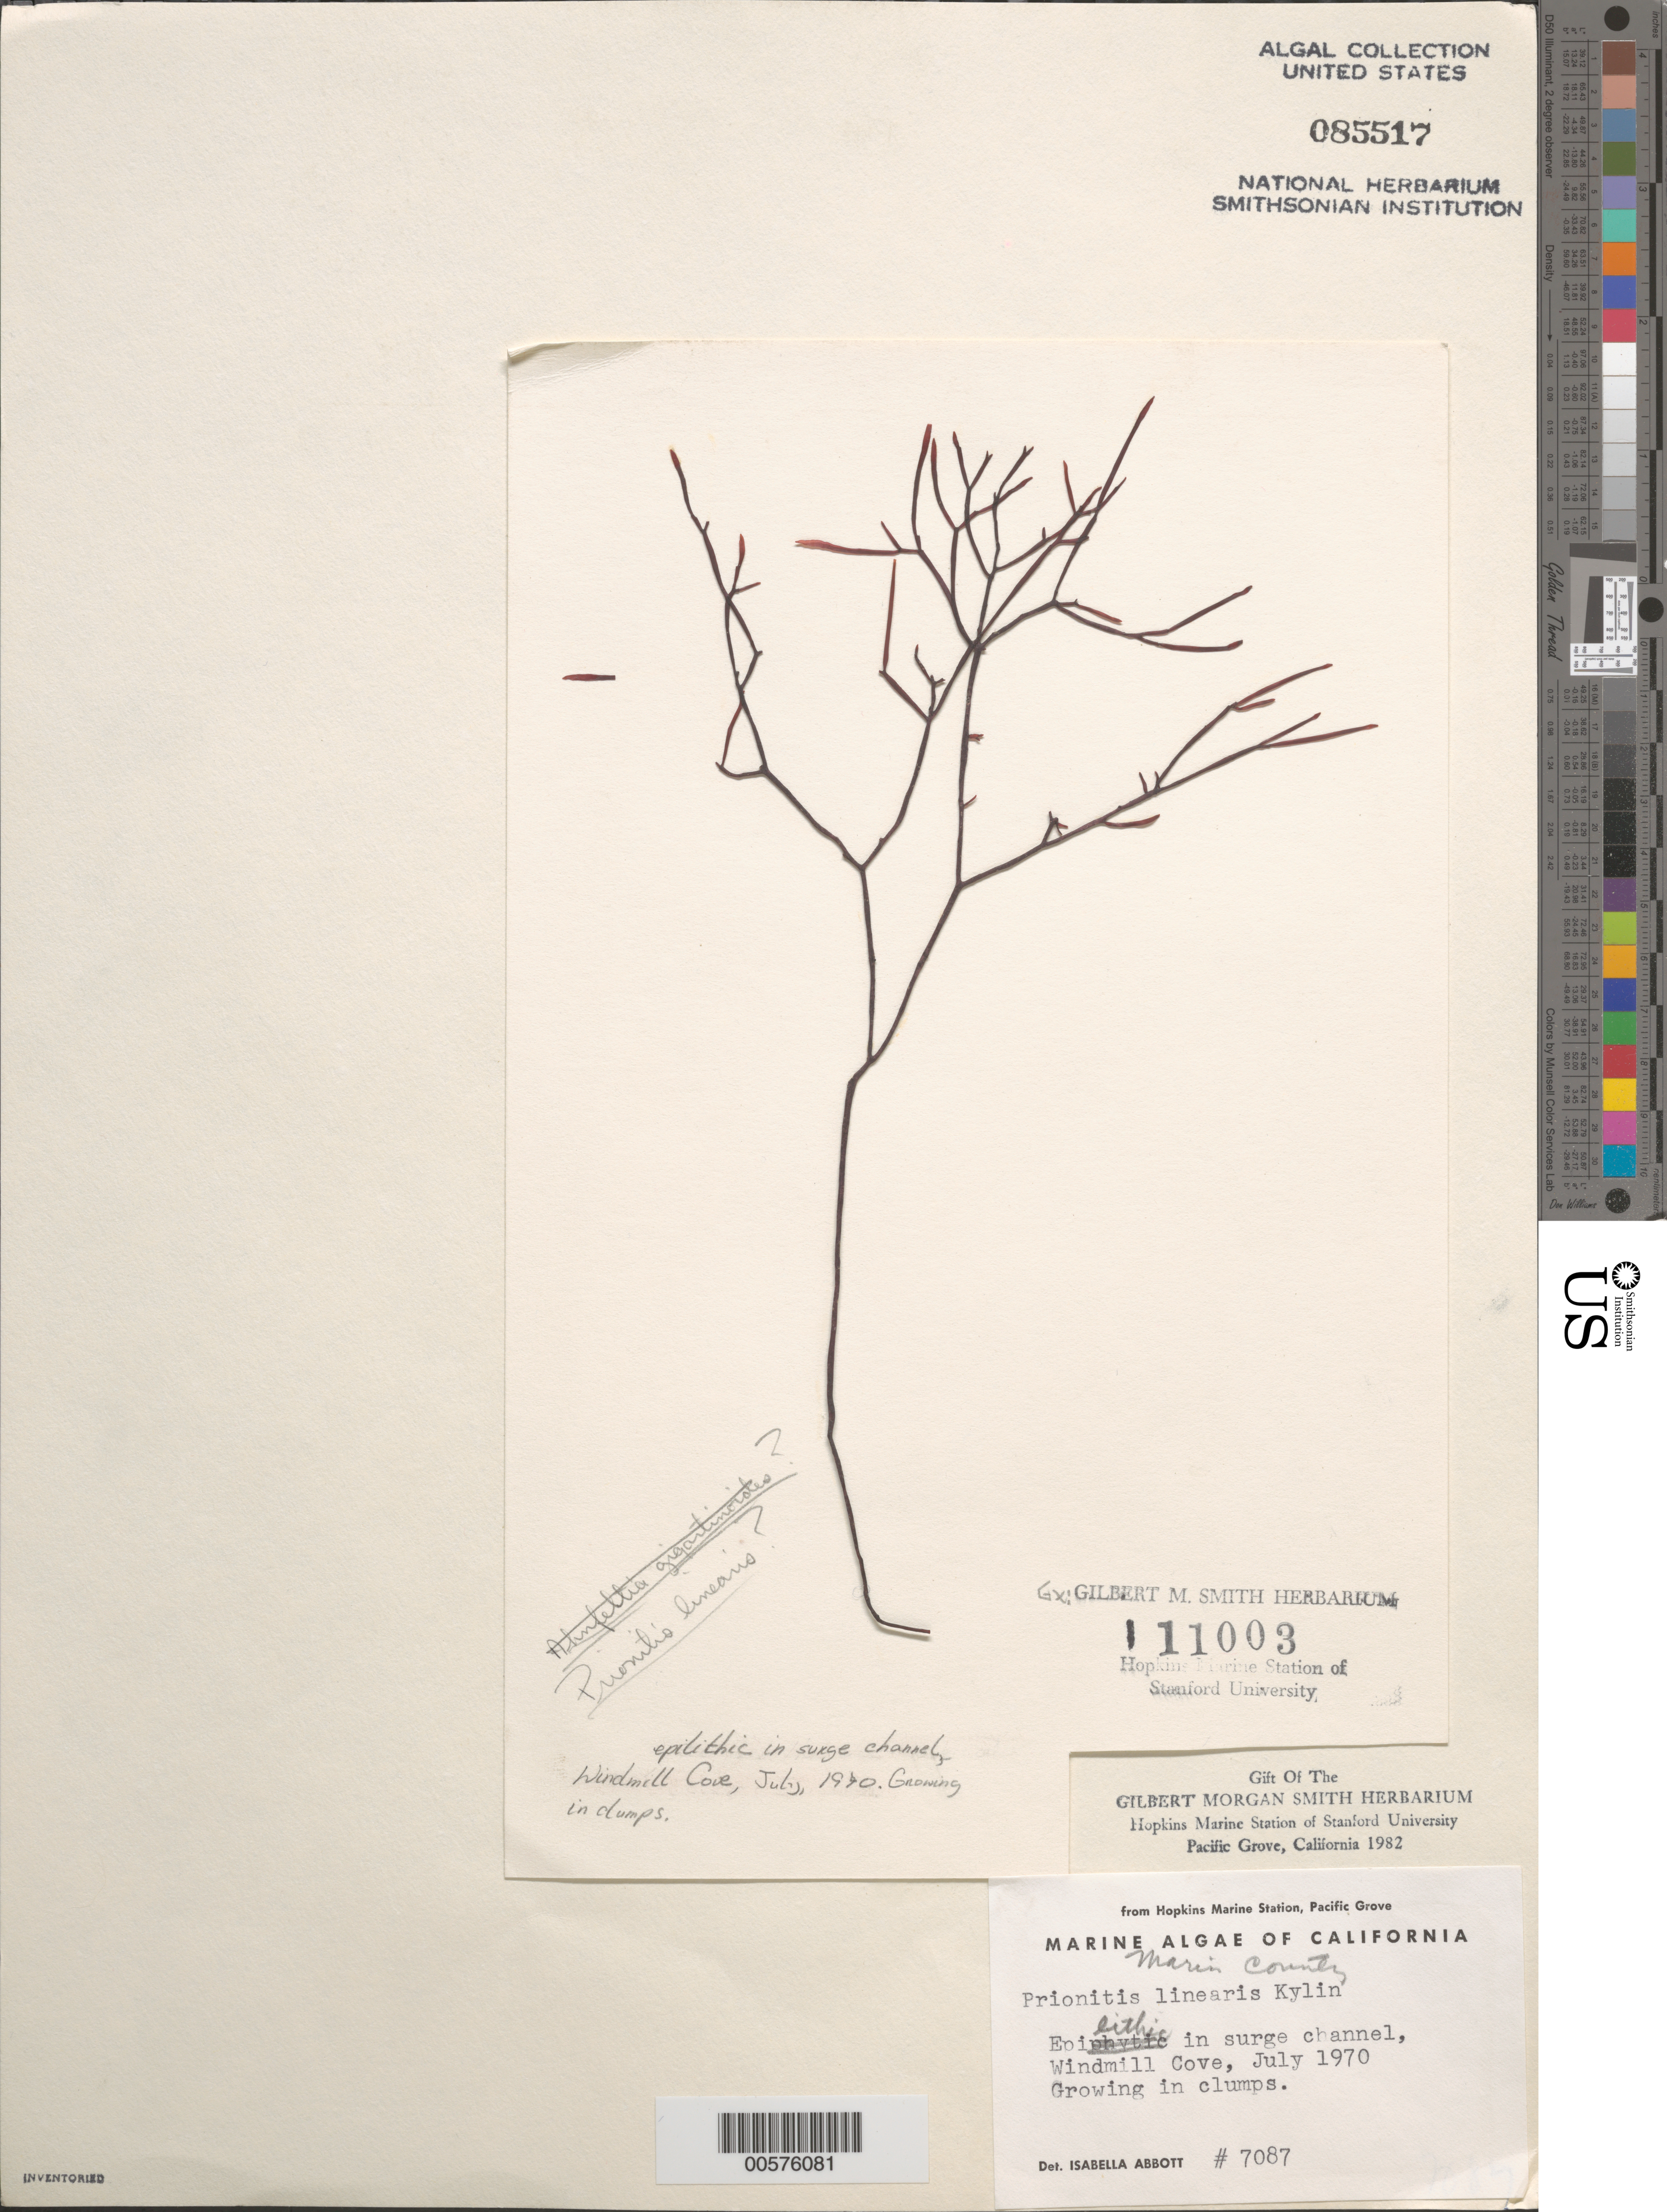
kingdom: Plantae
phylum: Rhodophyta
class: Florideophyceae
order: Cryptonemiales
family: Cryptonemiaceae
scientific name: Prionitis linearis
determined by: Abbott, Isabella A.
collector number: IAA 7087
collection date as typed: Jul 1970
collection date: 1970-07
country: United States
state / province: California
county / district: Marin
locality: Windmill Cove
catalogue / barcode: US 85517